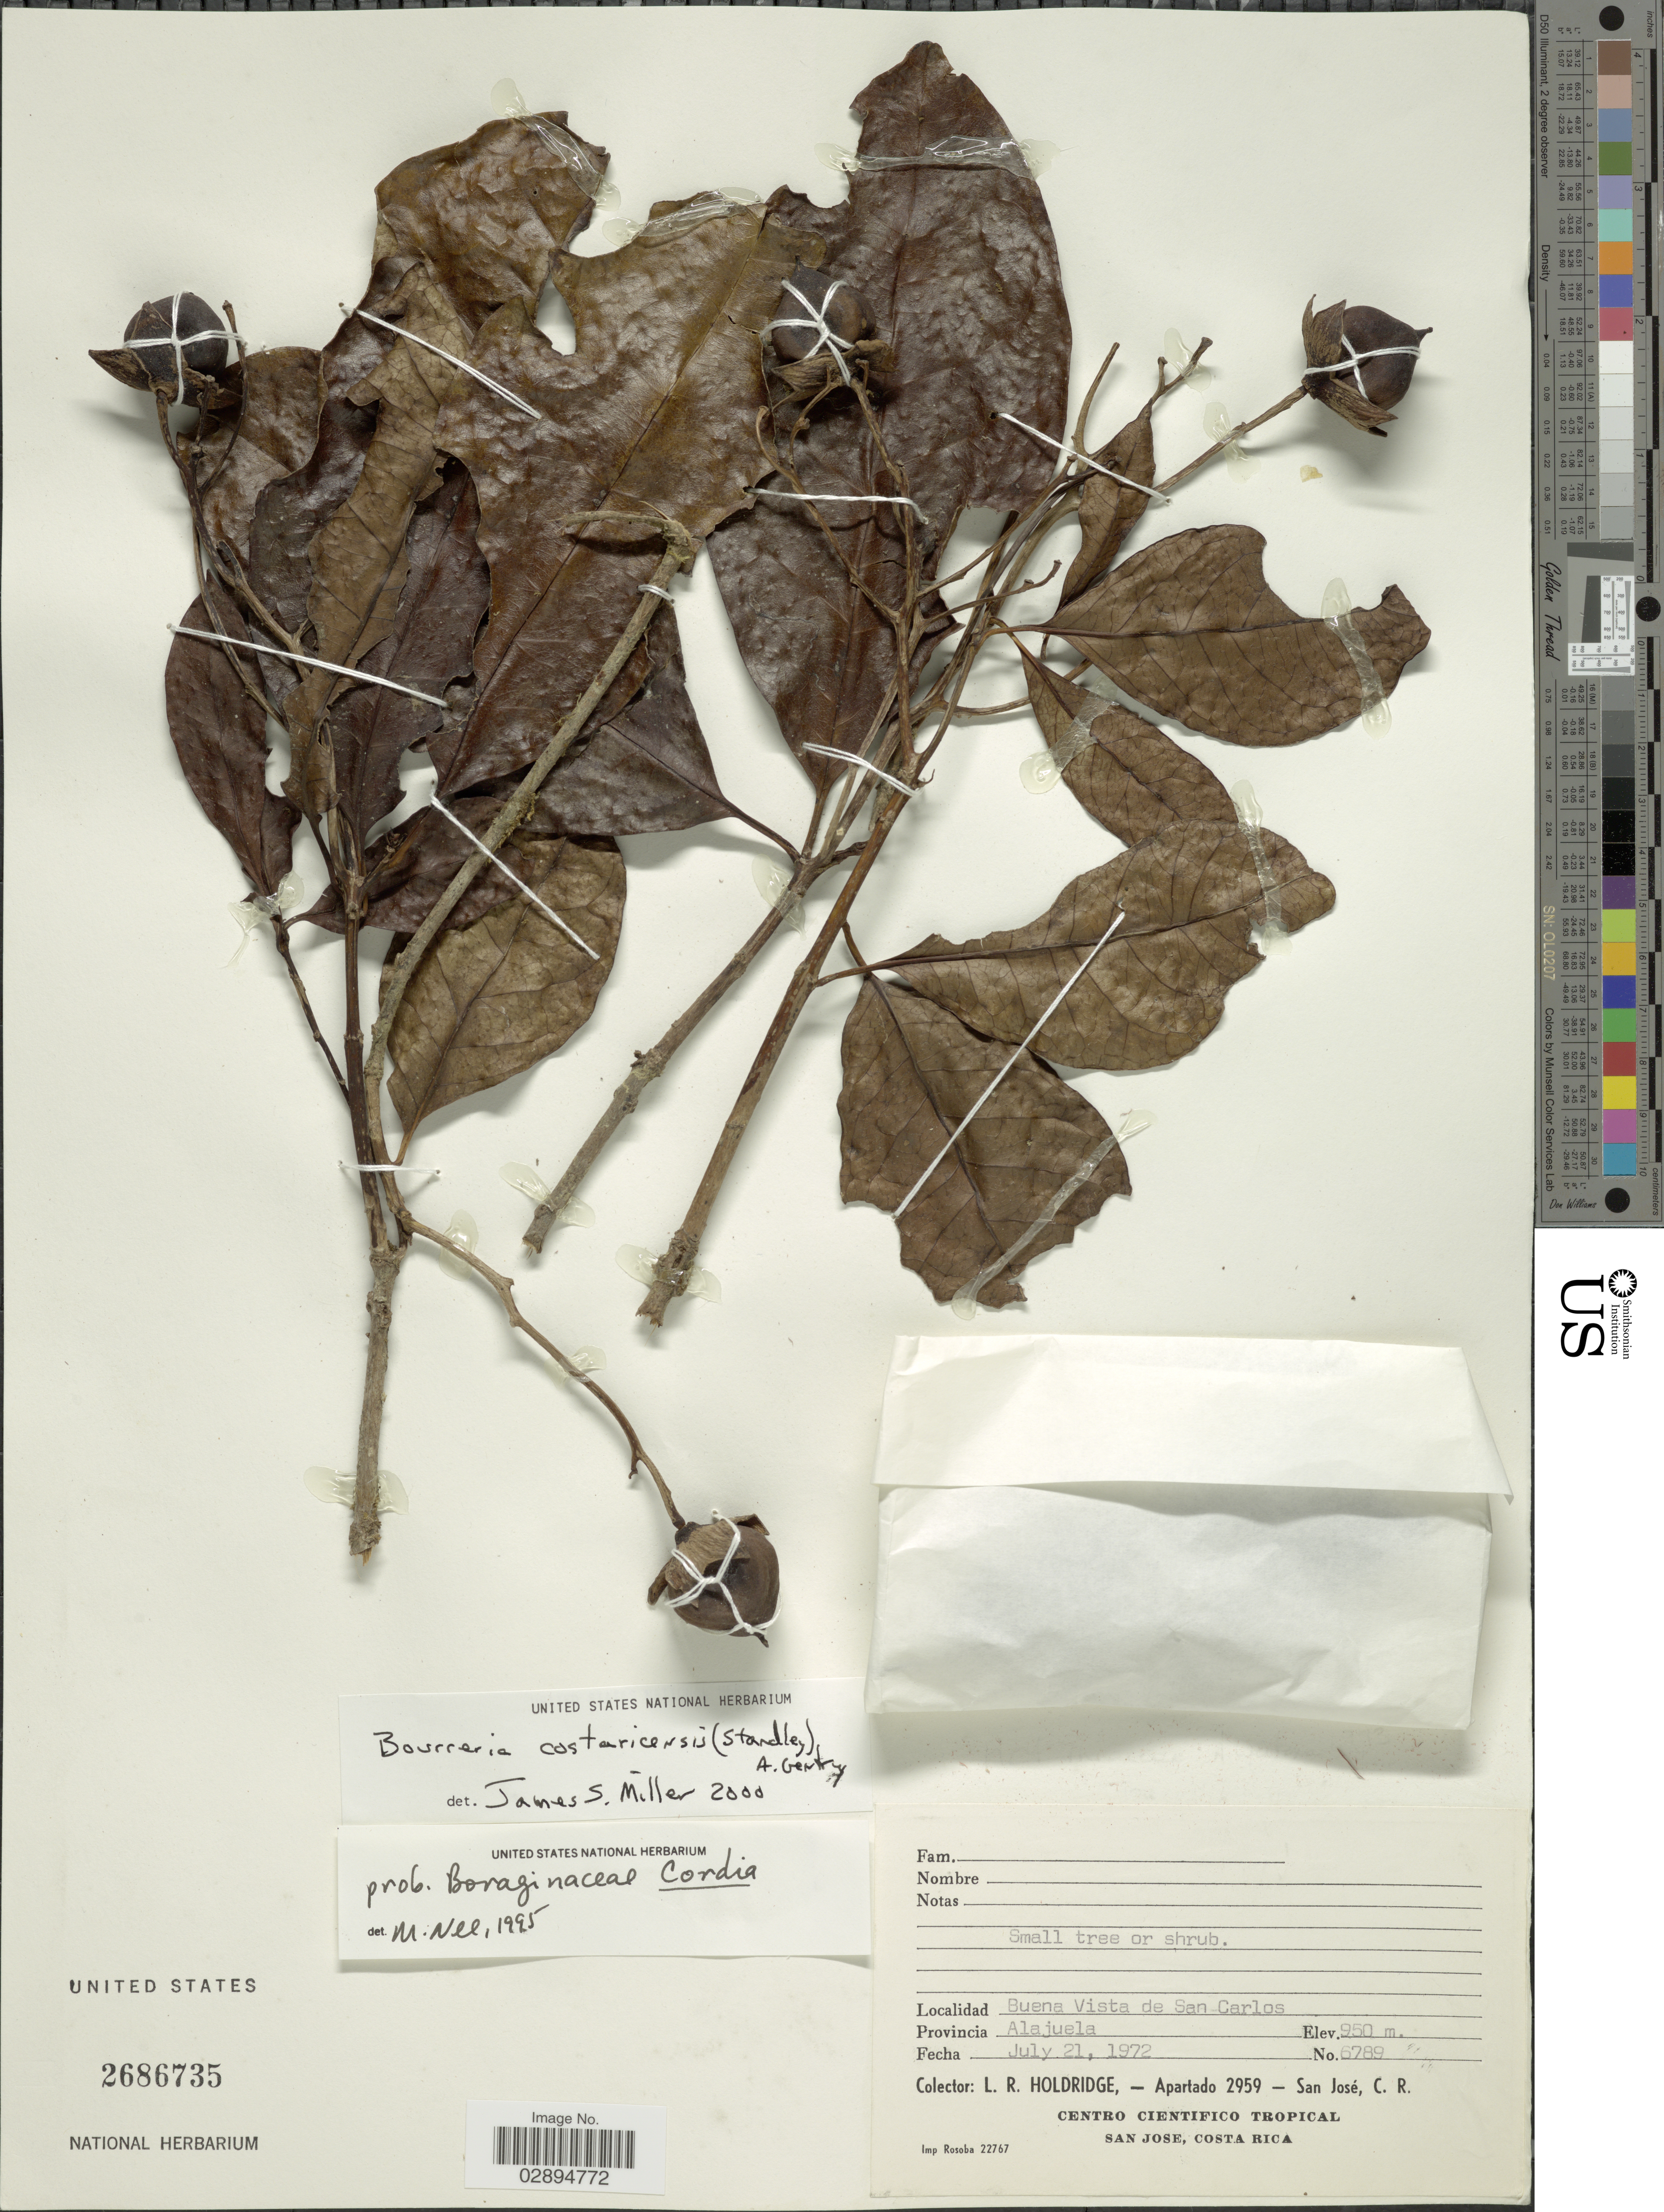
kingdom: Plantae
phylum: Tracheophyta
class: Magnoliopsida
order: Boraginales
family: Ehretiaceae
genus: Bourreria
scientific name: Bourreria costaricensis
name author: (Standl.) A.H. Gentry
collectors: L. Holdridge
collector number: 6789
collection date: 1972-07-21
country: Costa Rica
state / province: Alajuela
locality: Buena Vista de San Carlos.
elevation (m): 950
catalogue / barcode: US 2686735